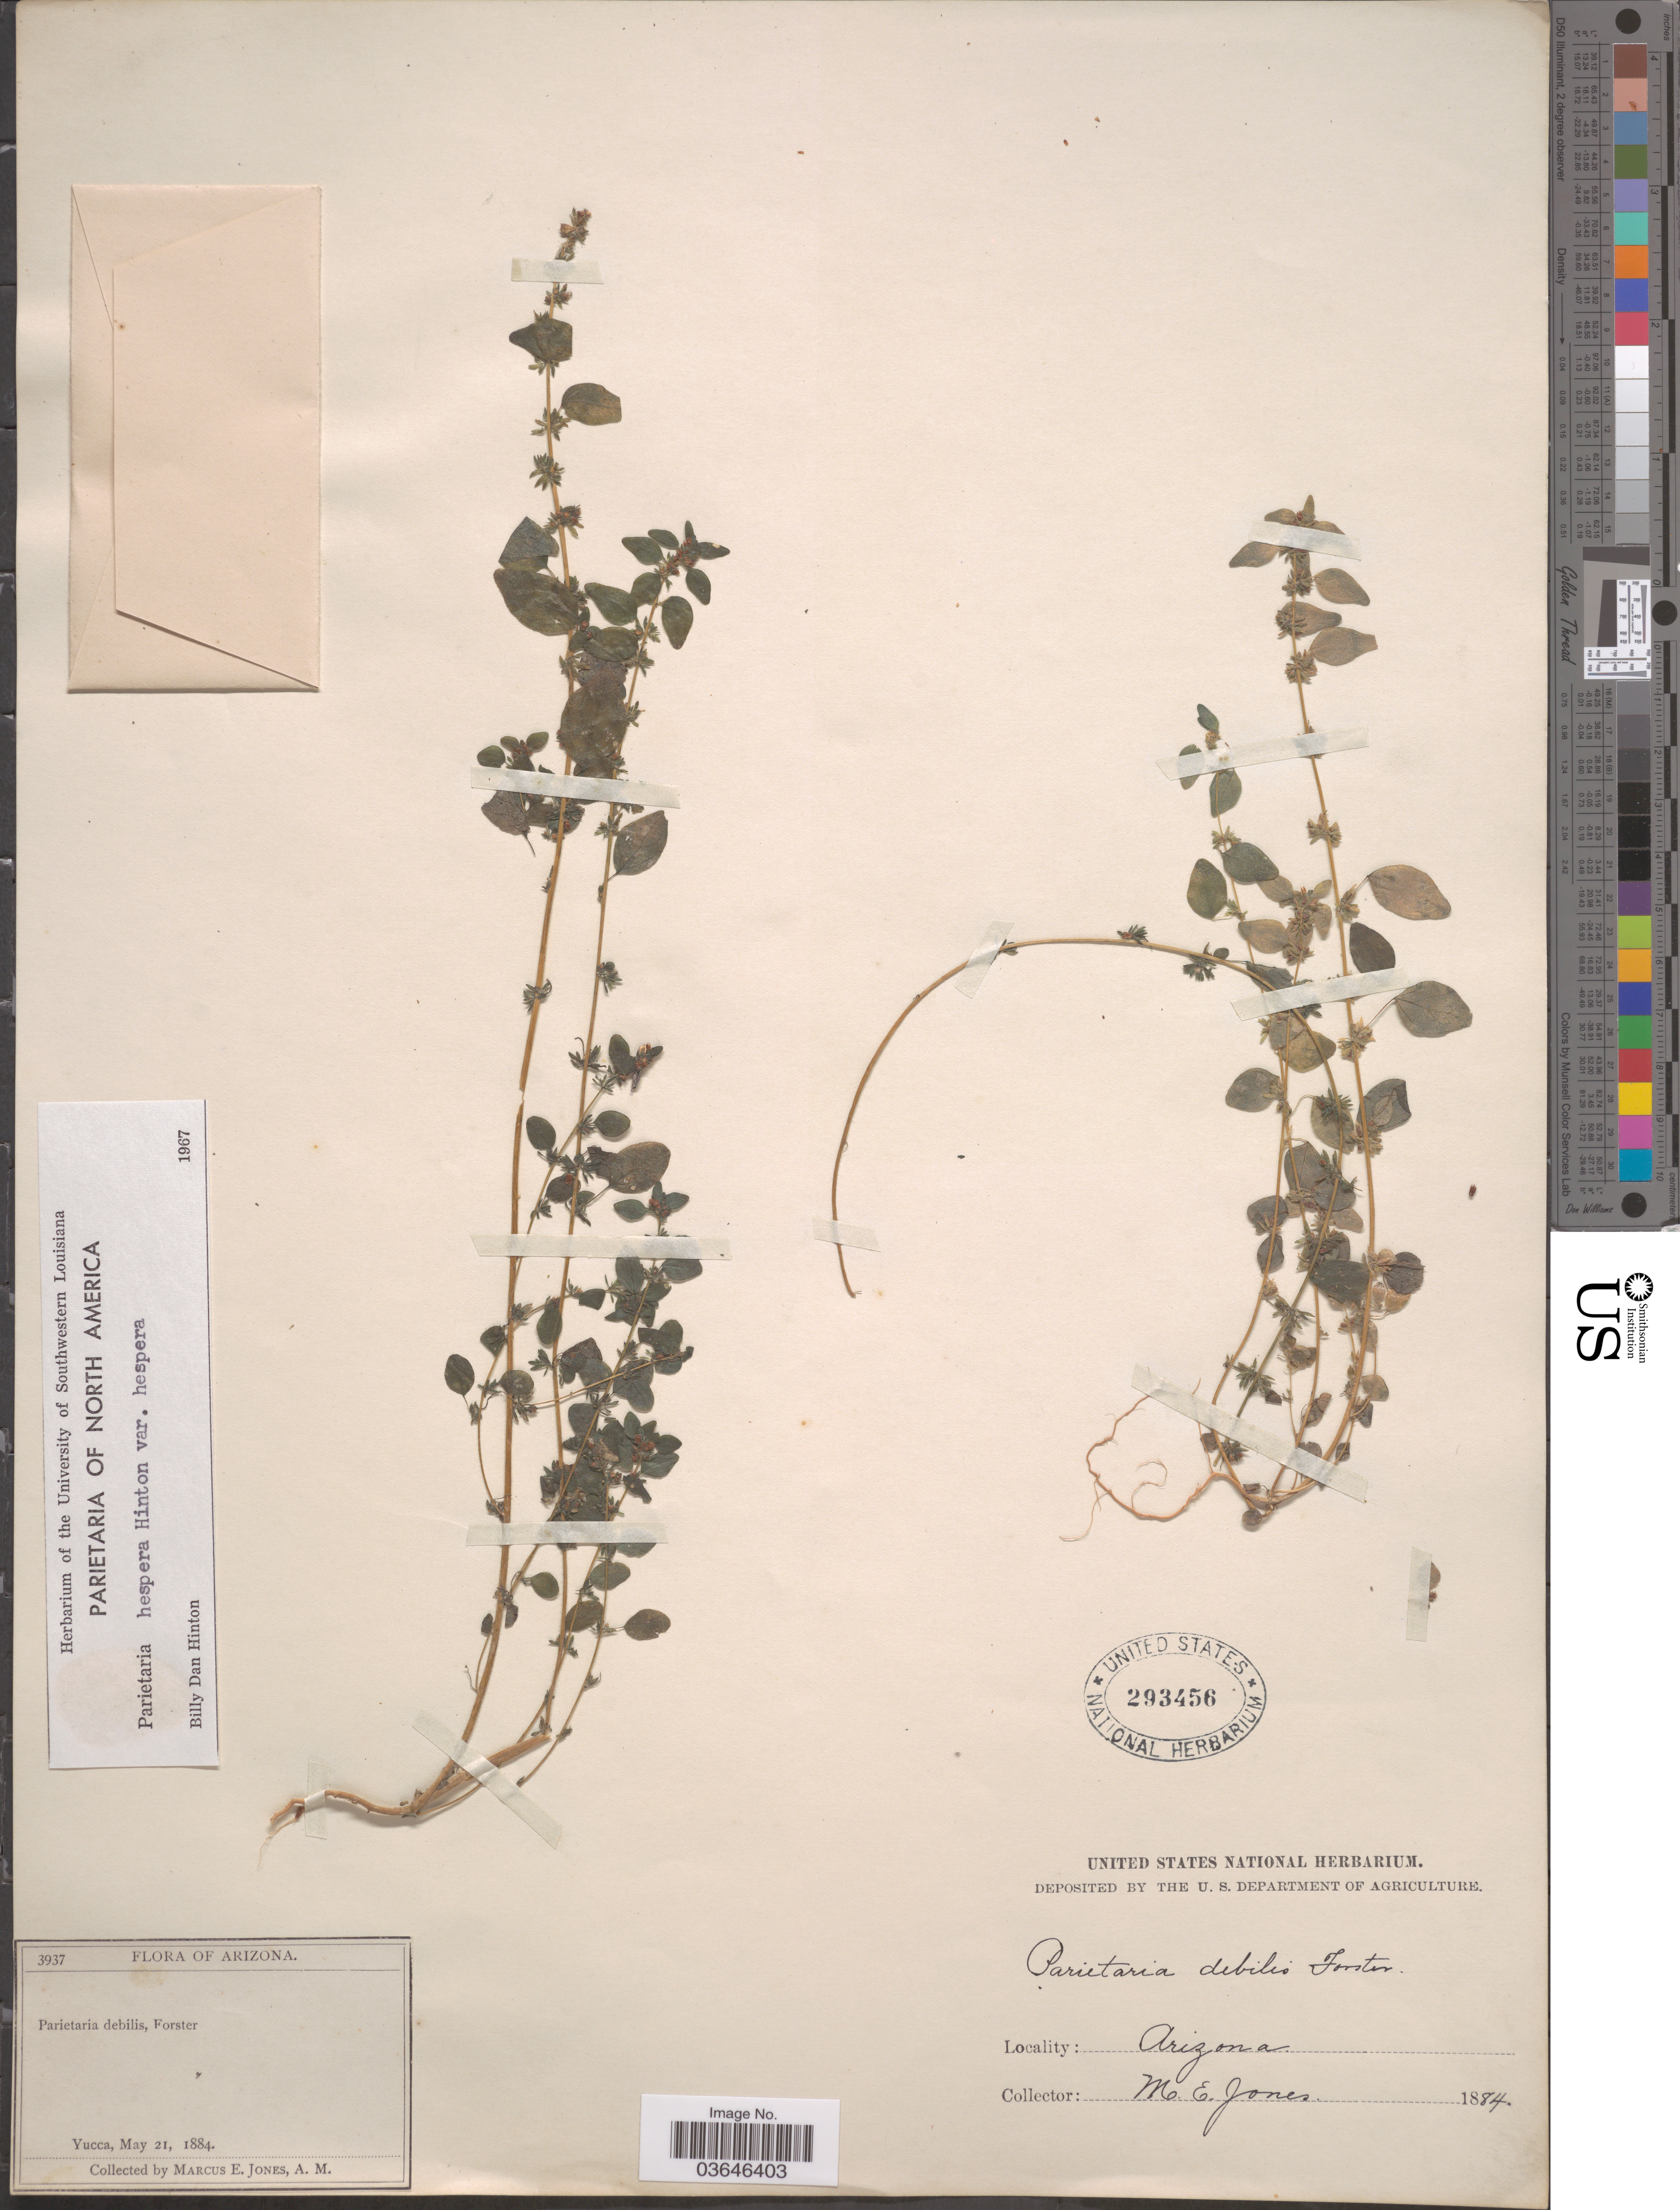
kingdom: Plantae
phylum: Tracheophyta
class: Magnoliopsida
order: Rosales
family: Urticaceae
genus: Parietaria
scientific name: Parietaria hespera var. hespera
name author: Hinton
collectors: M. E. Jones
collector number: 3937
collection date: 1884-05-21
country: United States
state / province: Arizona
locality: Yucca.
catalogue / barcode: US 293456